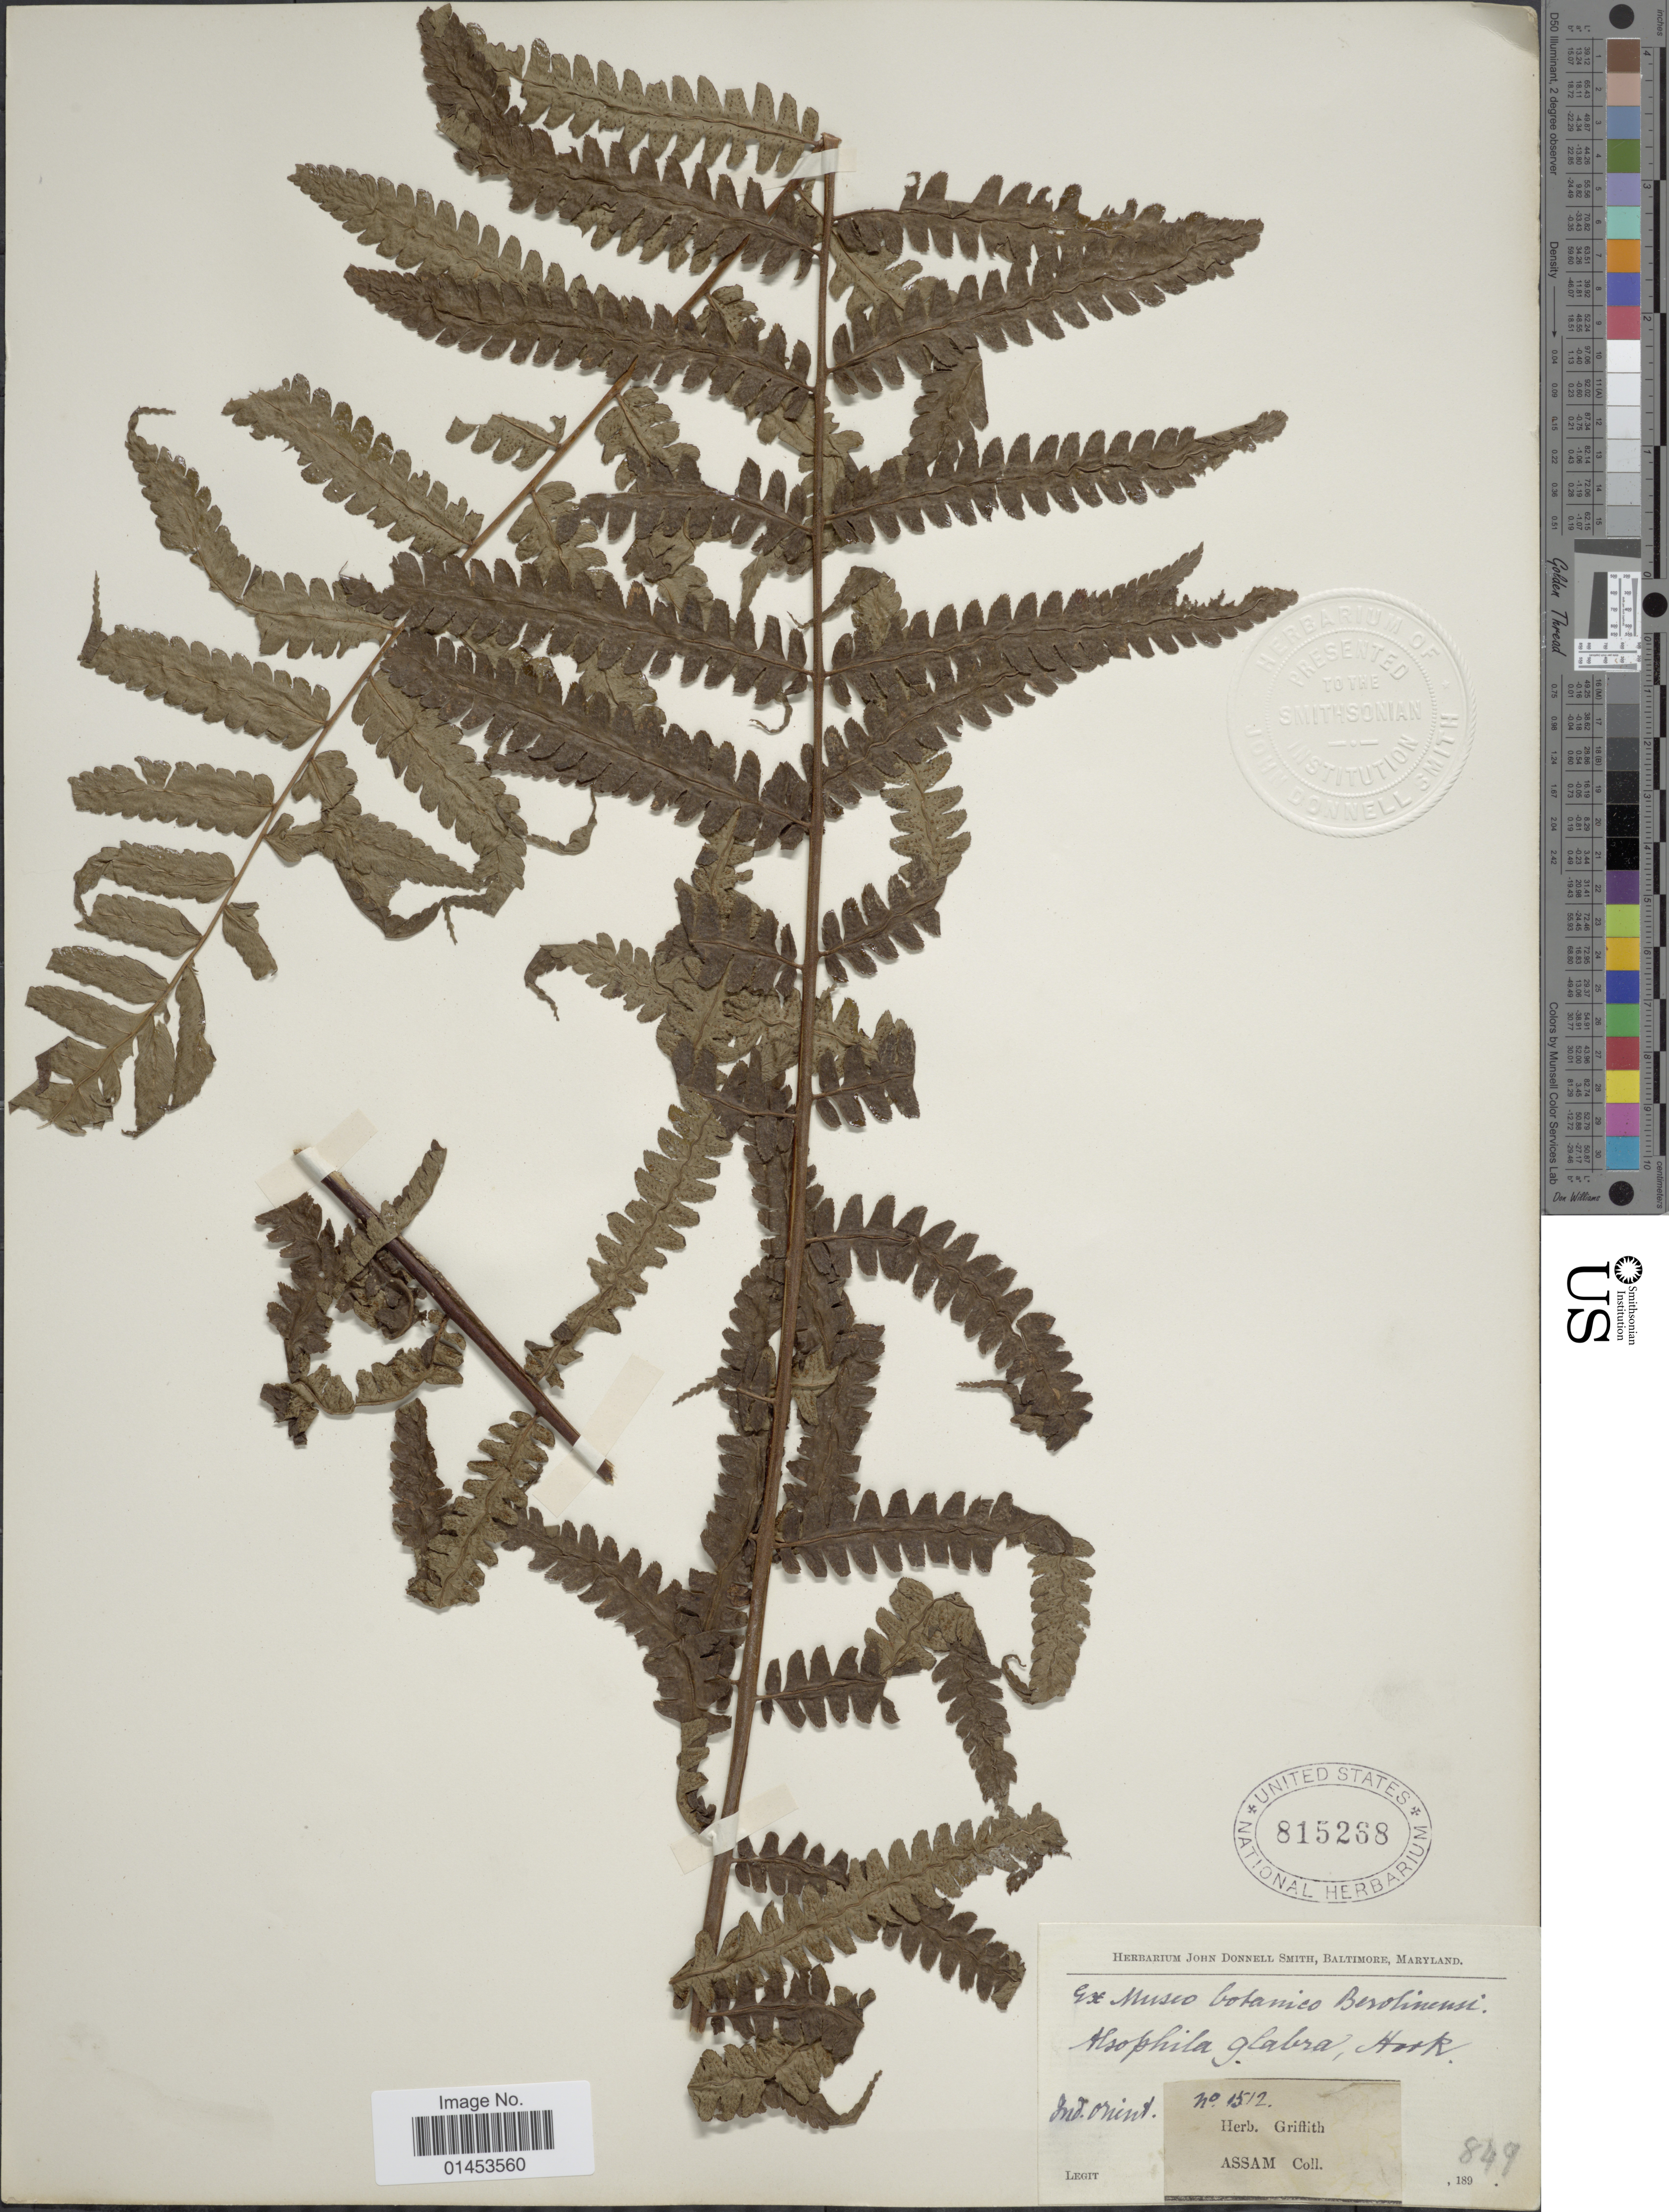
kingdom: Plantae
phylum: Tracheophyta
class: Polypodiopsida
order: Cyatheales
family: Cyatheaceae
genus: Cyathea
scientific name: Cyathea gigantea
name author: (Wall. ex Hook.) Holttum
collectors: ex herb. Griffith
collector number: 1512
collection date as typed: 189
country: India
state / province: Assam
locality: Ind. orient. Assam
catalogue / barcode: US 815268